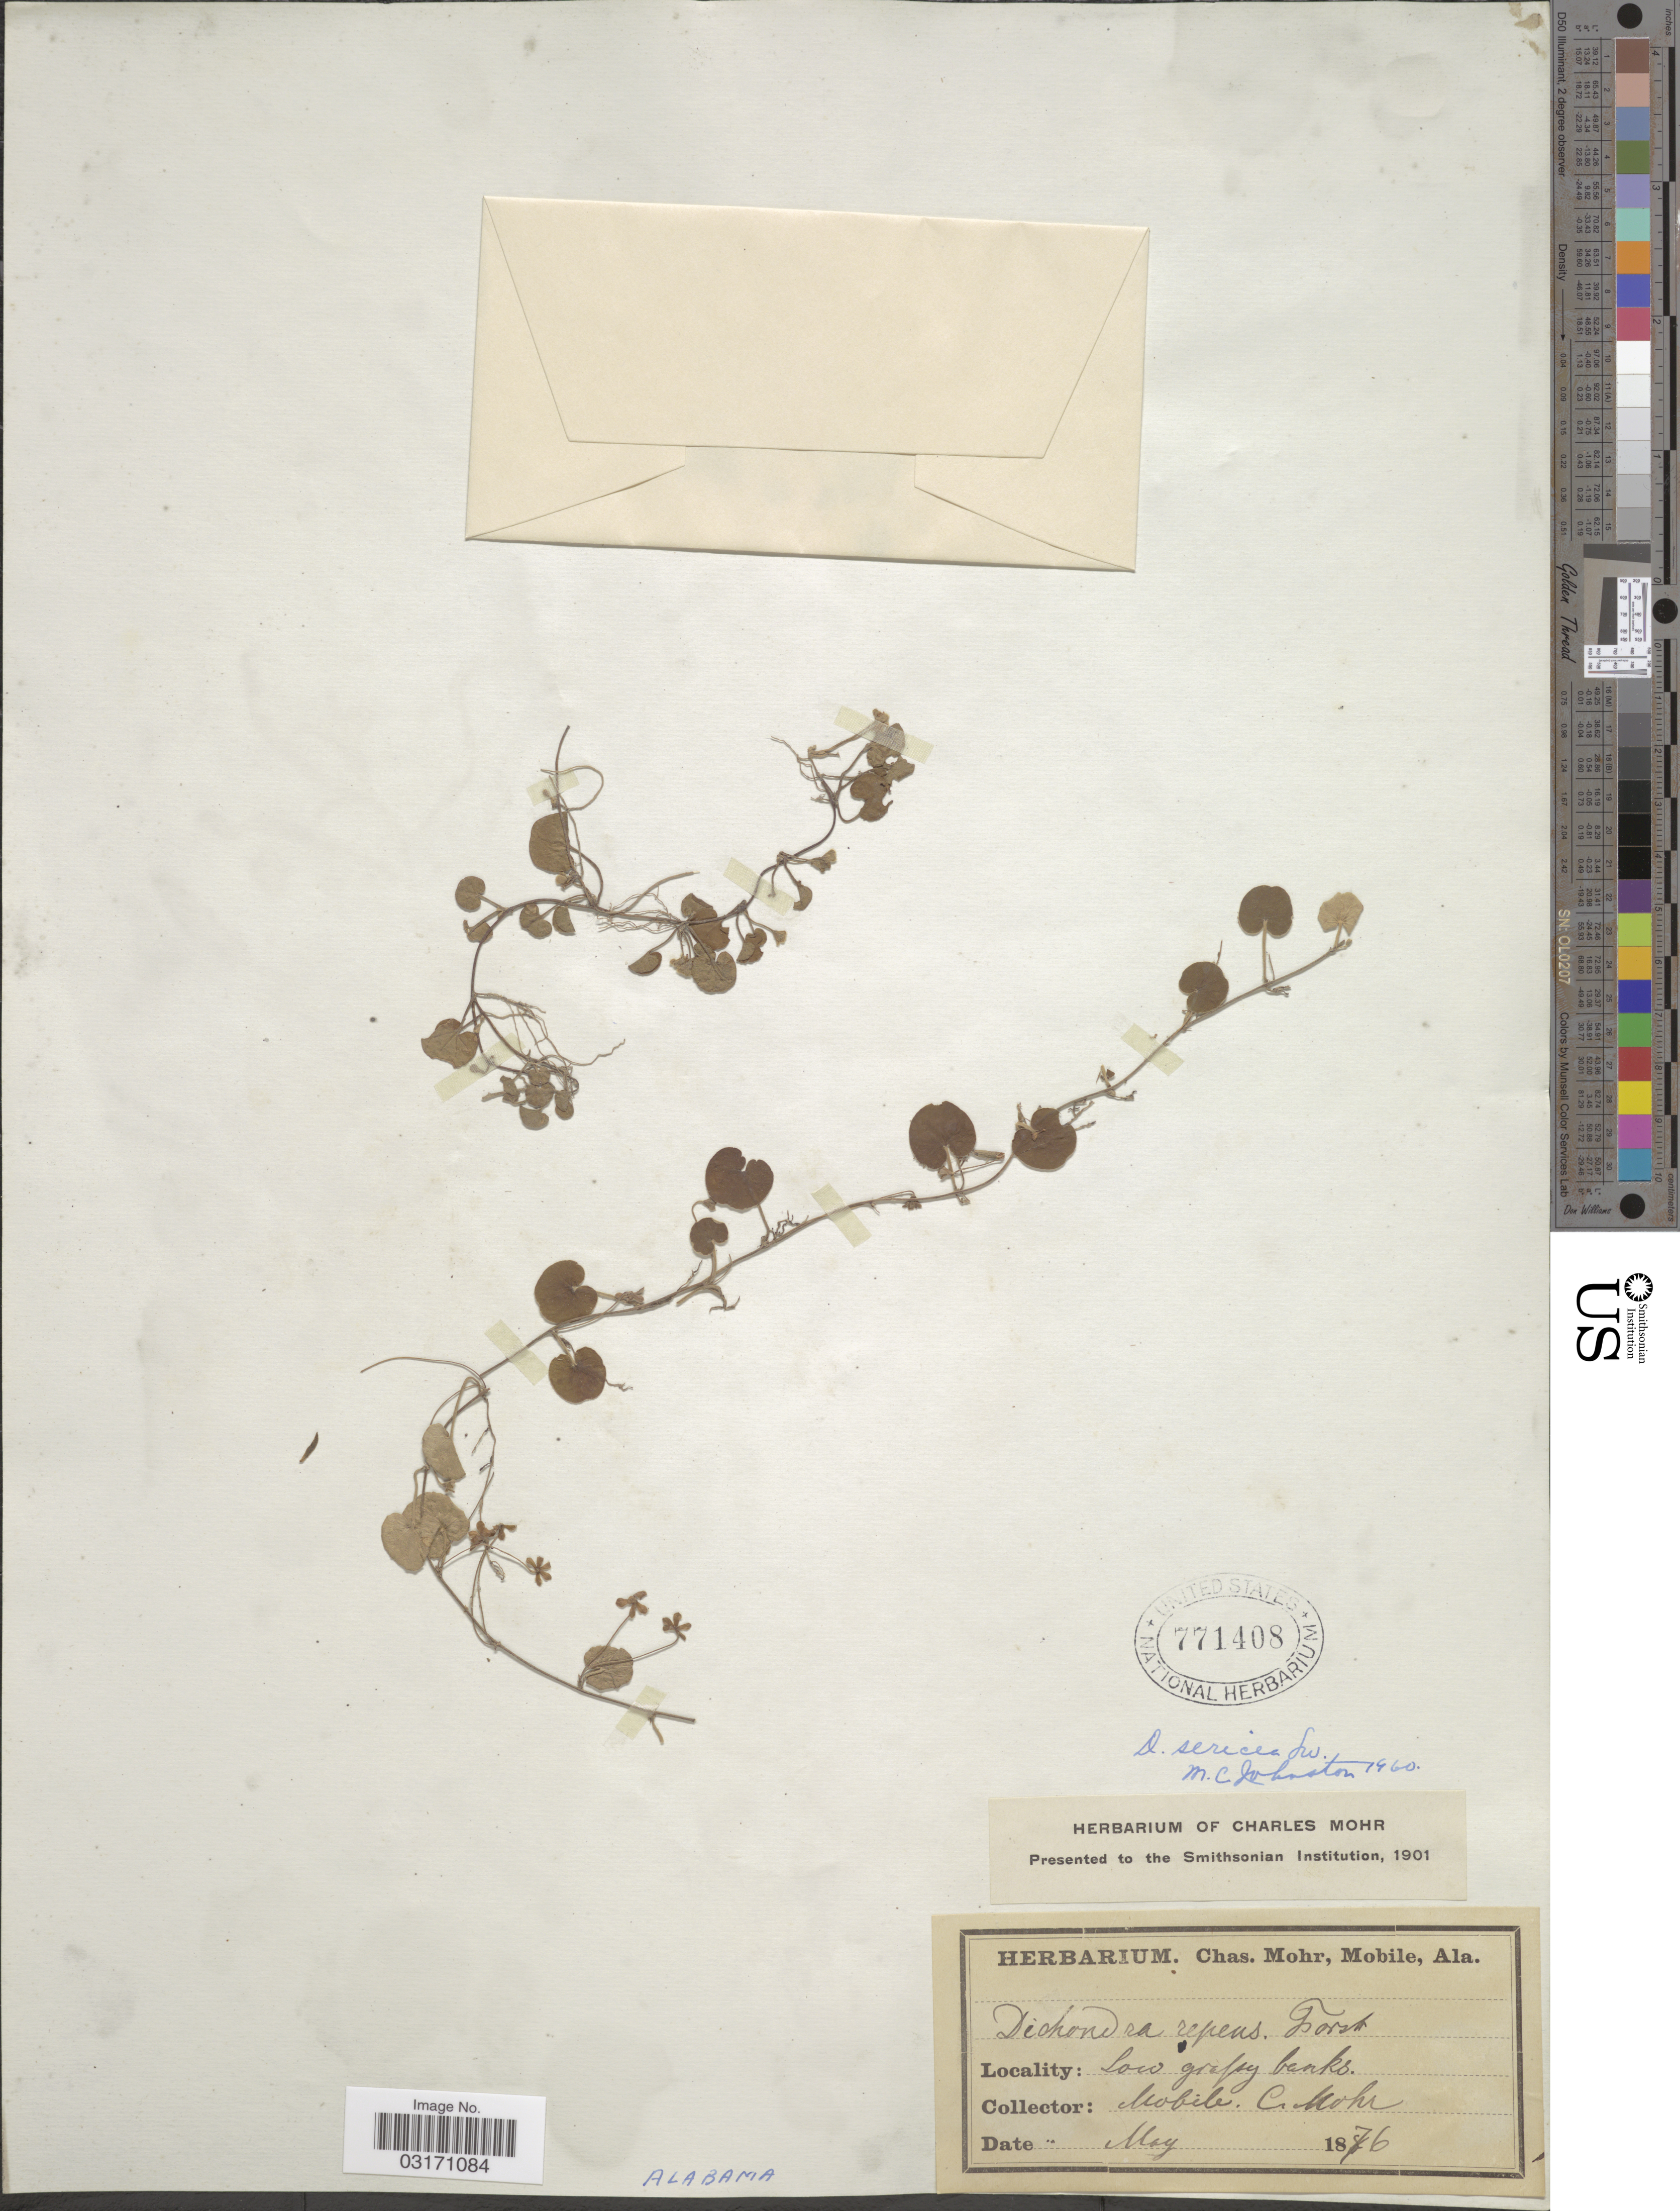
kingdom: Plantae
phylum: Tracheophyta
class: Magnoliopsida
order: Solanales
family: Convolvulaceae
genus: Dichondra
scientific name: Dichondra repens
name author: J.R. Forst. & G. Forst.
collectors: Mohr, C. T. (herbarium)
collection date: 1876-05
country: United States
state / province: Alabama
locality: Mobile.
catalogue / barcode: US 771408